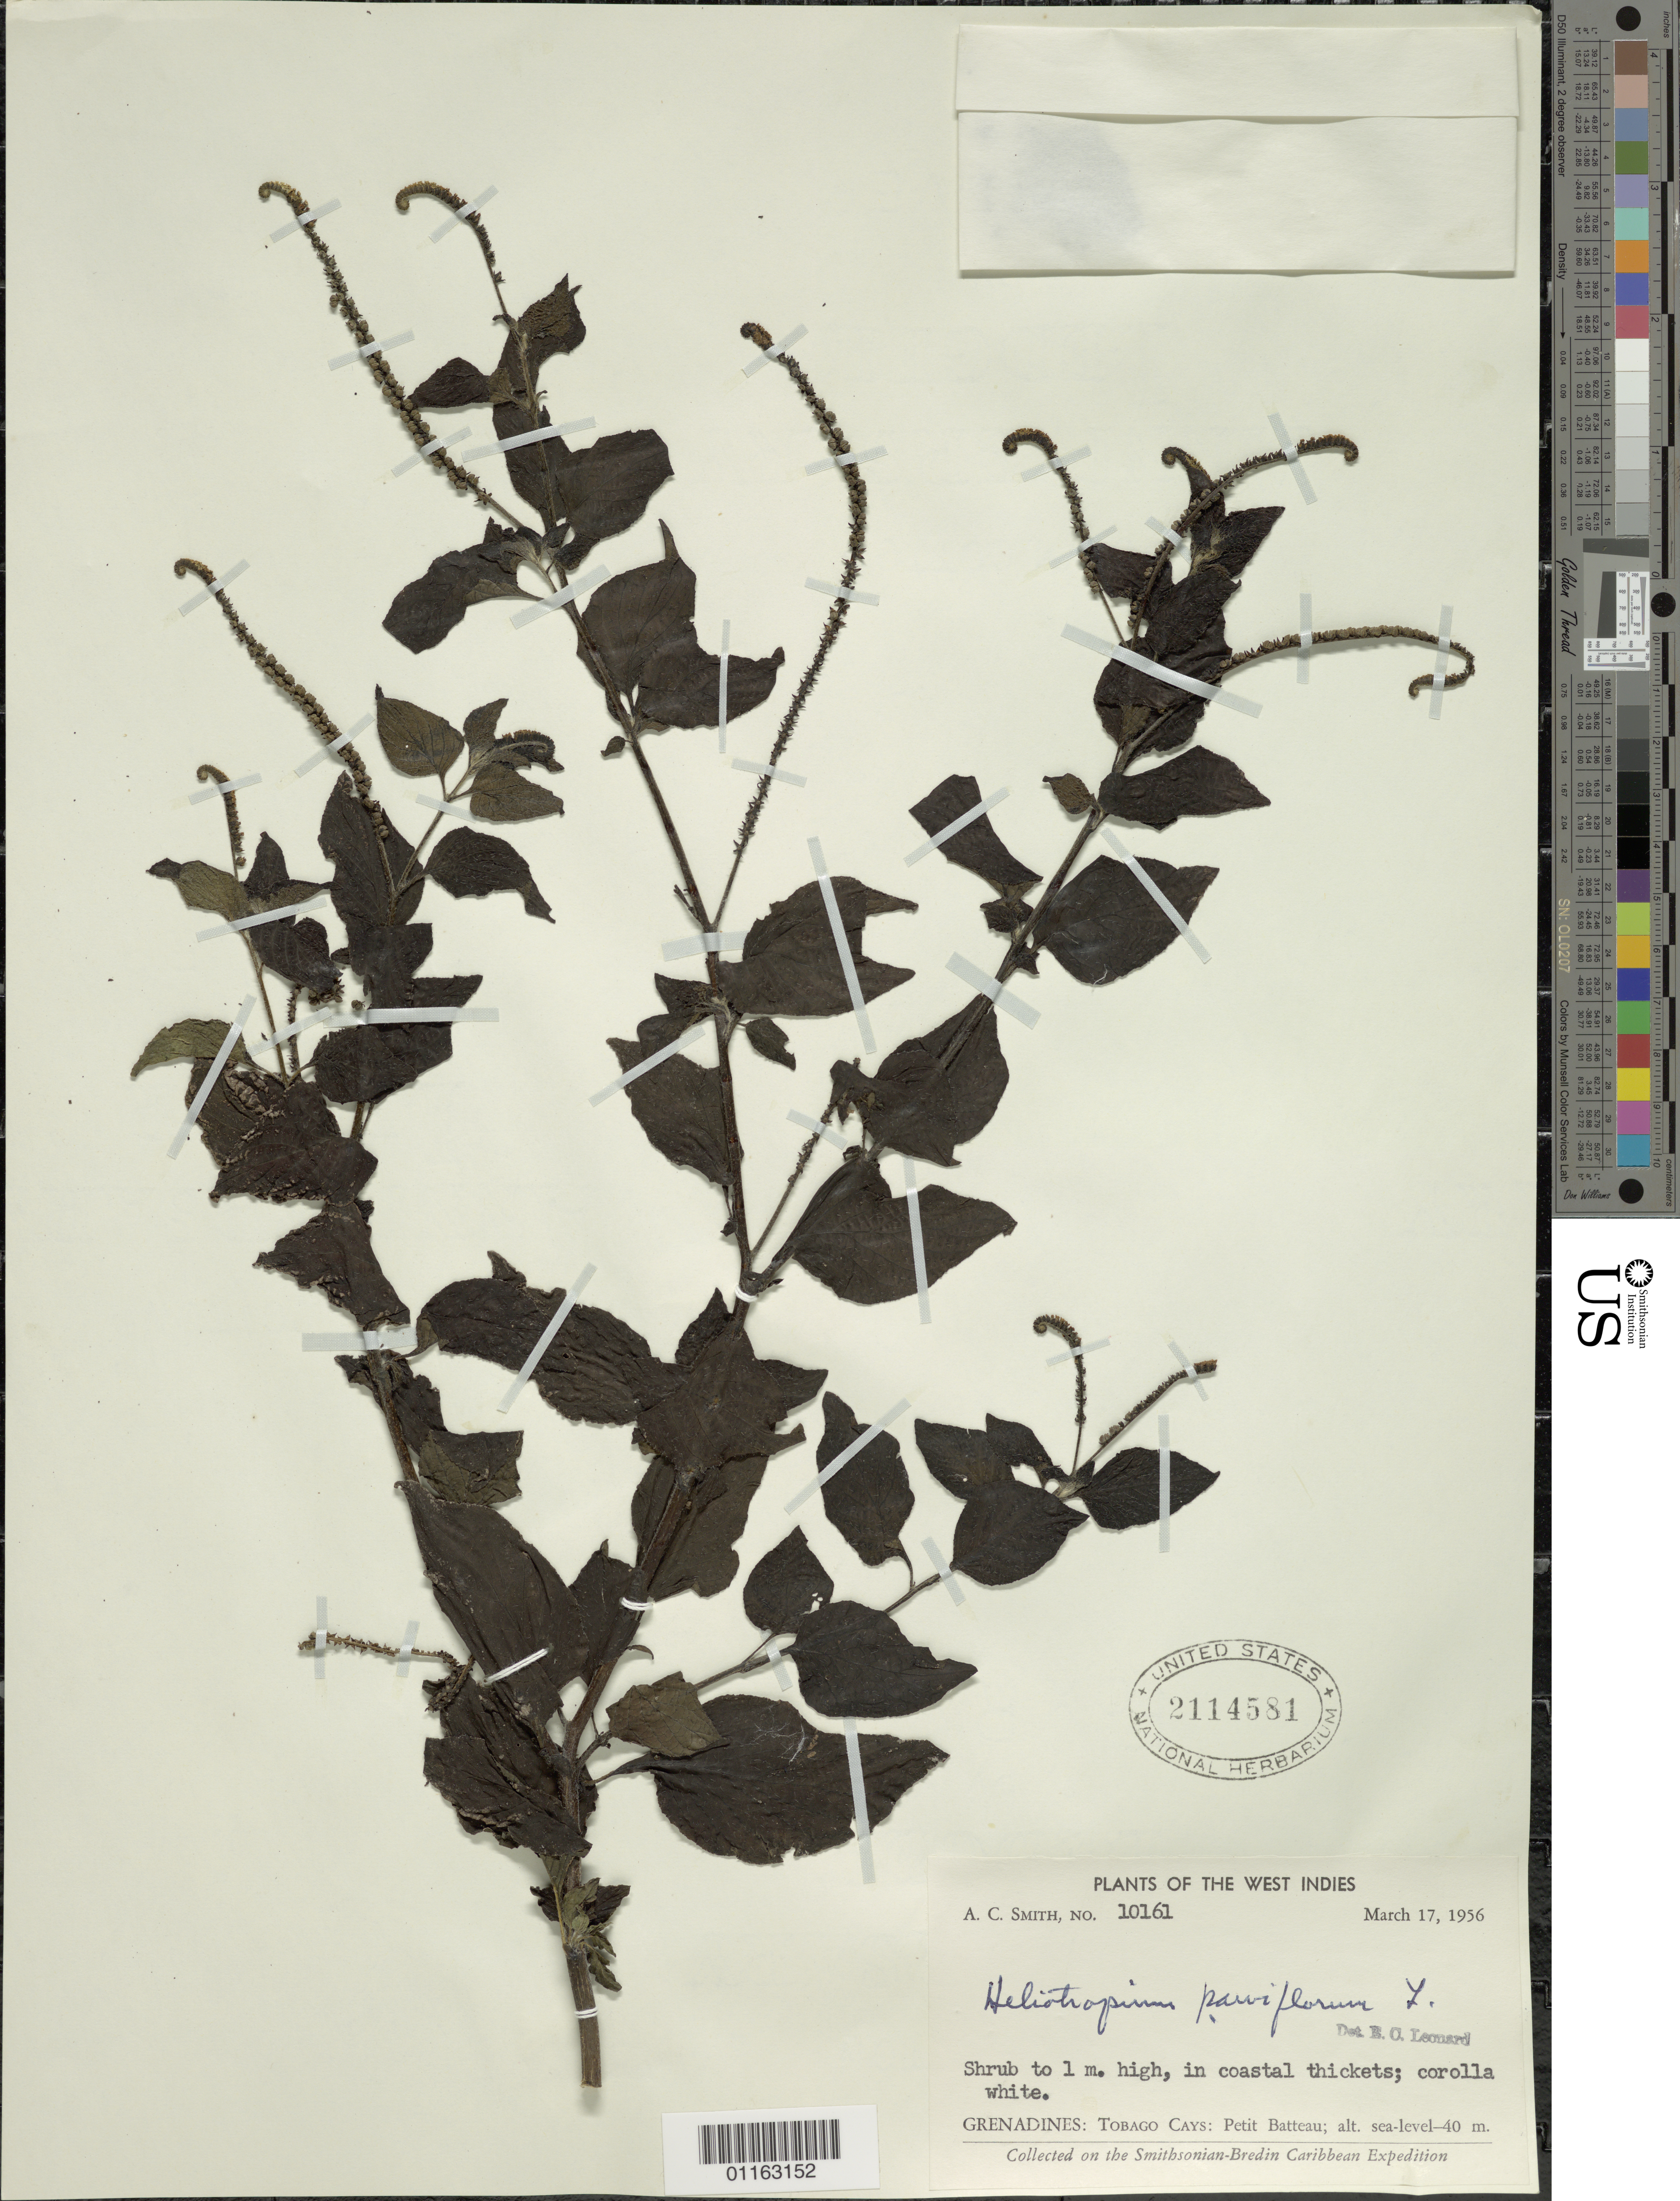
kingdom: Plantae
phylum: Tracheophyta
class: Magnoliopsida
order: Boraginales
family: Heliotropiaceae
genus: Heliotropium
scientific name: Heliotropium parviflorum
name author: L.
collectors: A. C. Smith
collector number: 10161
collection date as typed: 17 Mar 1956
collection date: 1956-03-17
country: St. Vincent - Grenadines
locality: Tobago Bay Cays: Petit Batteau; in coastal thickets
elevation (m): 40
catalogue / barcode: US 2114581